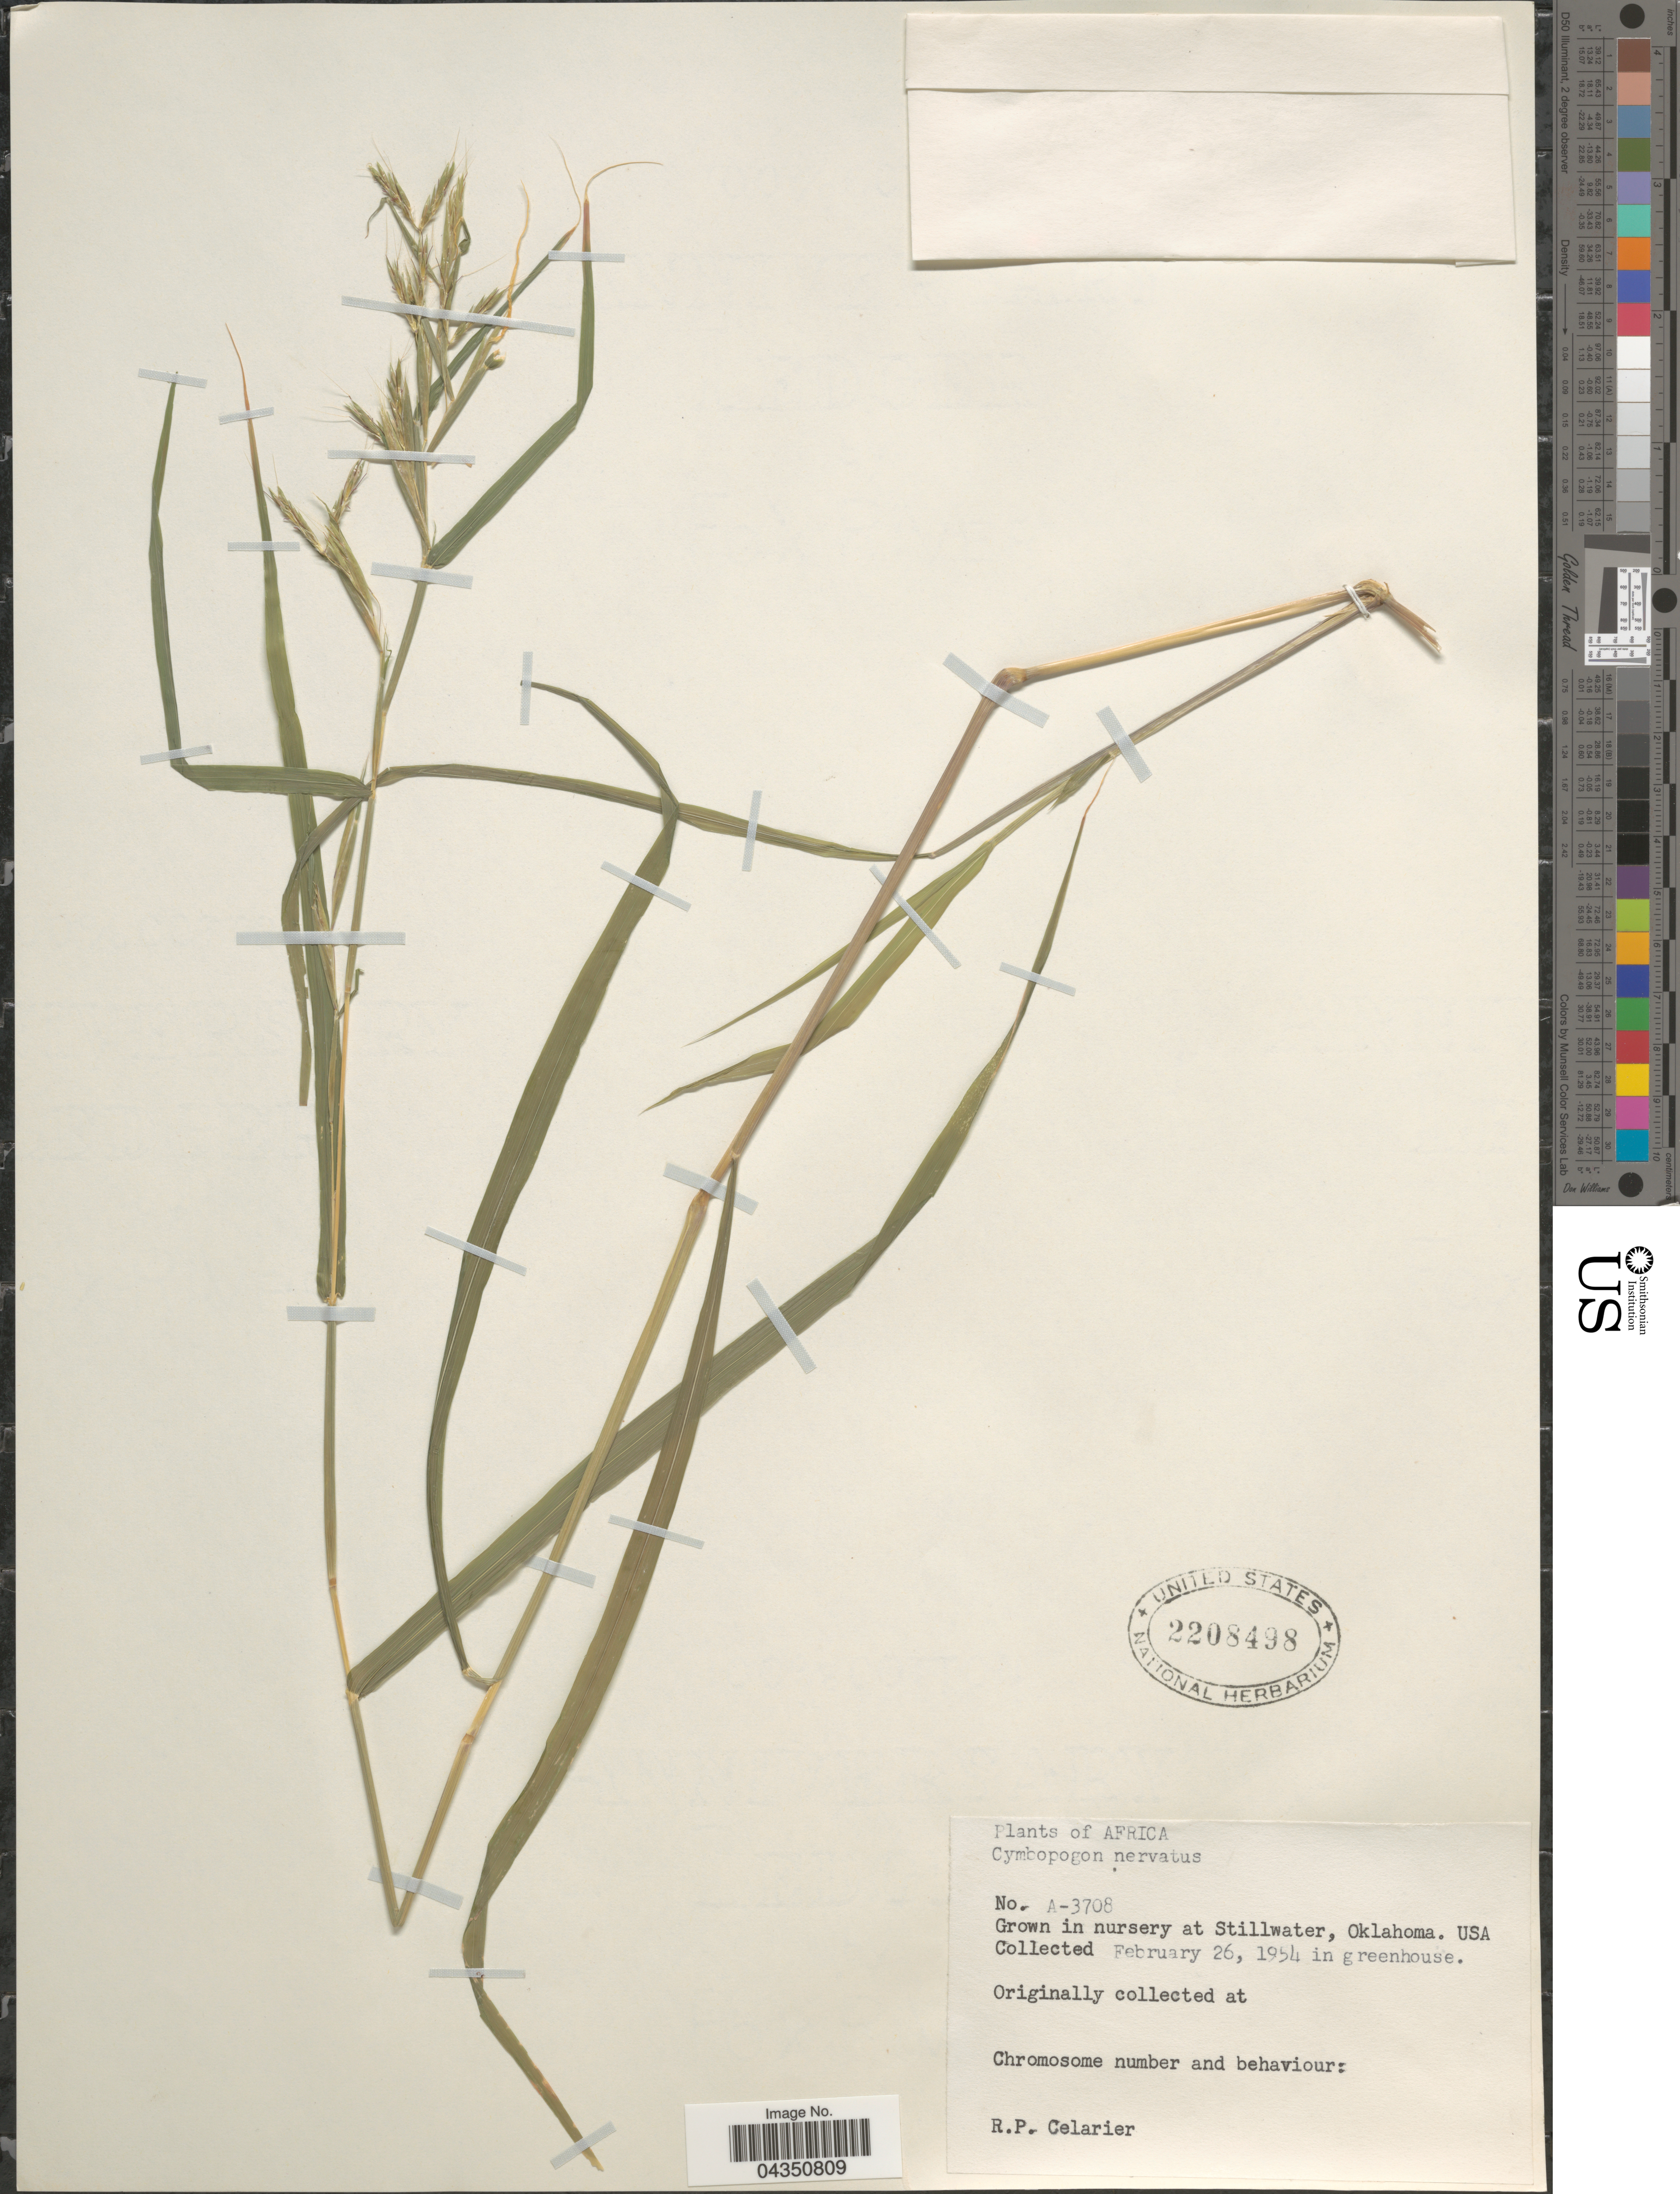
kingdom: Plantae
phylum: Tracheophyta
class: Liliopsida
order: Poales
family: Poaceae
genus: Cymbopogon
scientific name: Cymbopogon nervatus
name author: A. Camus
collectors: R. Celarier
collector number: A-3708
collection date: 1954-02-26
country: United States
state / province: Oklahoma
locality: In nursery at Stillwater.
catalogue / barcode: US 2208498